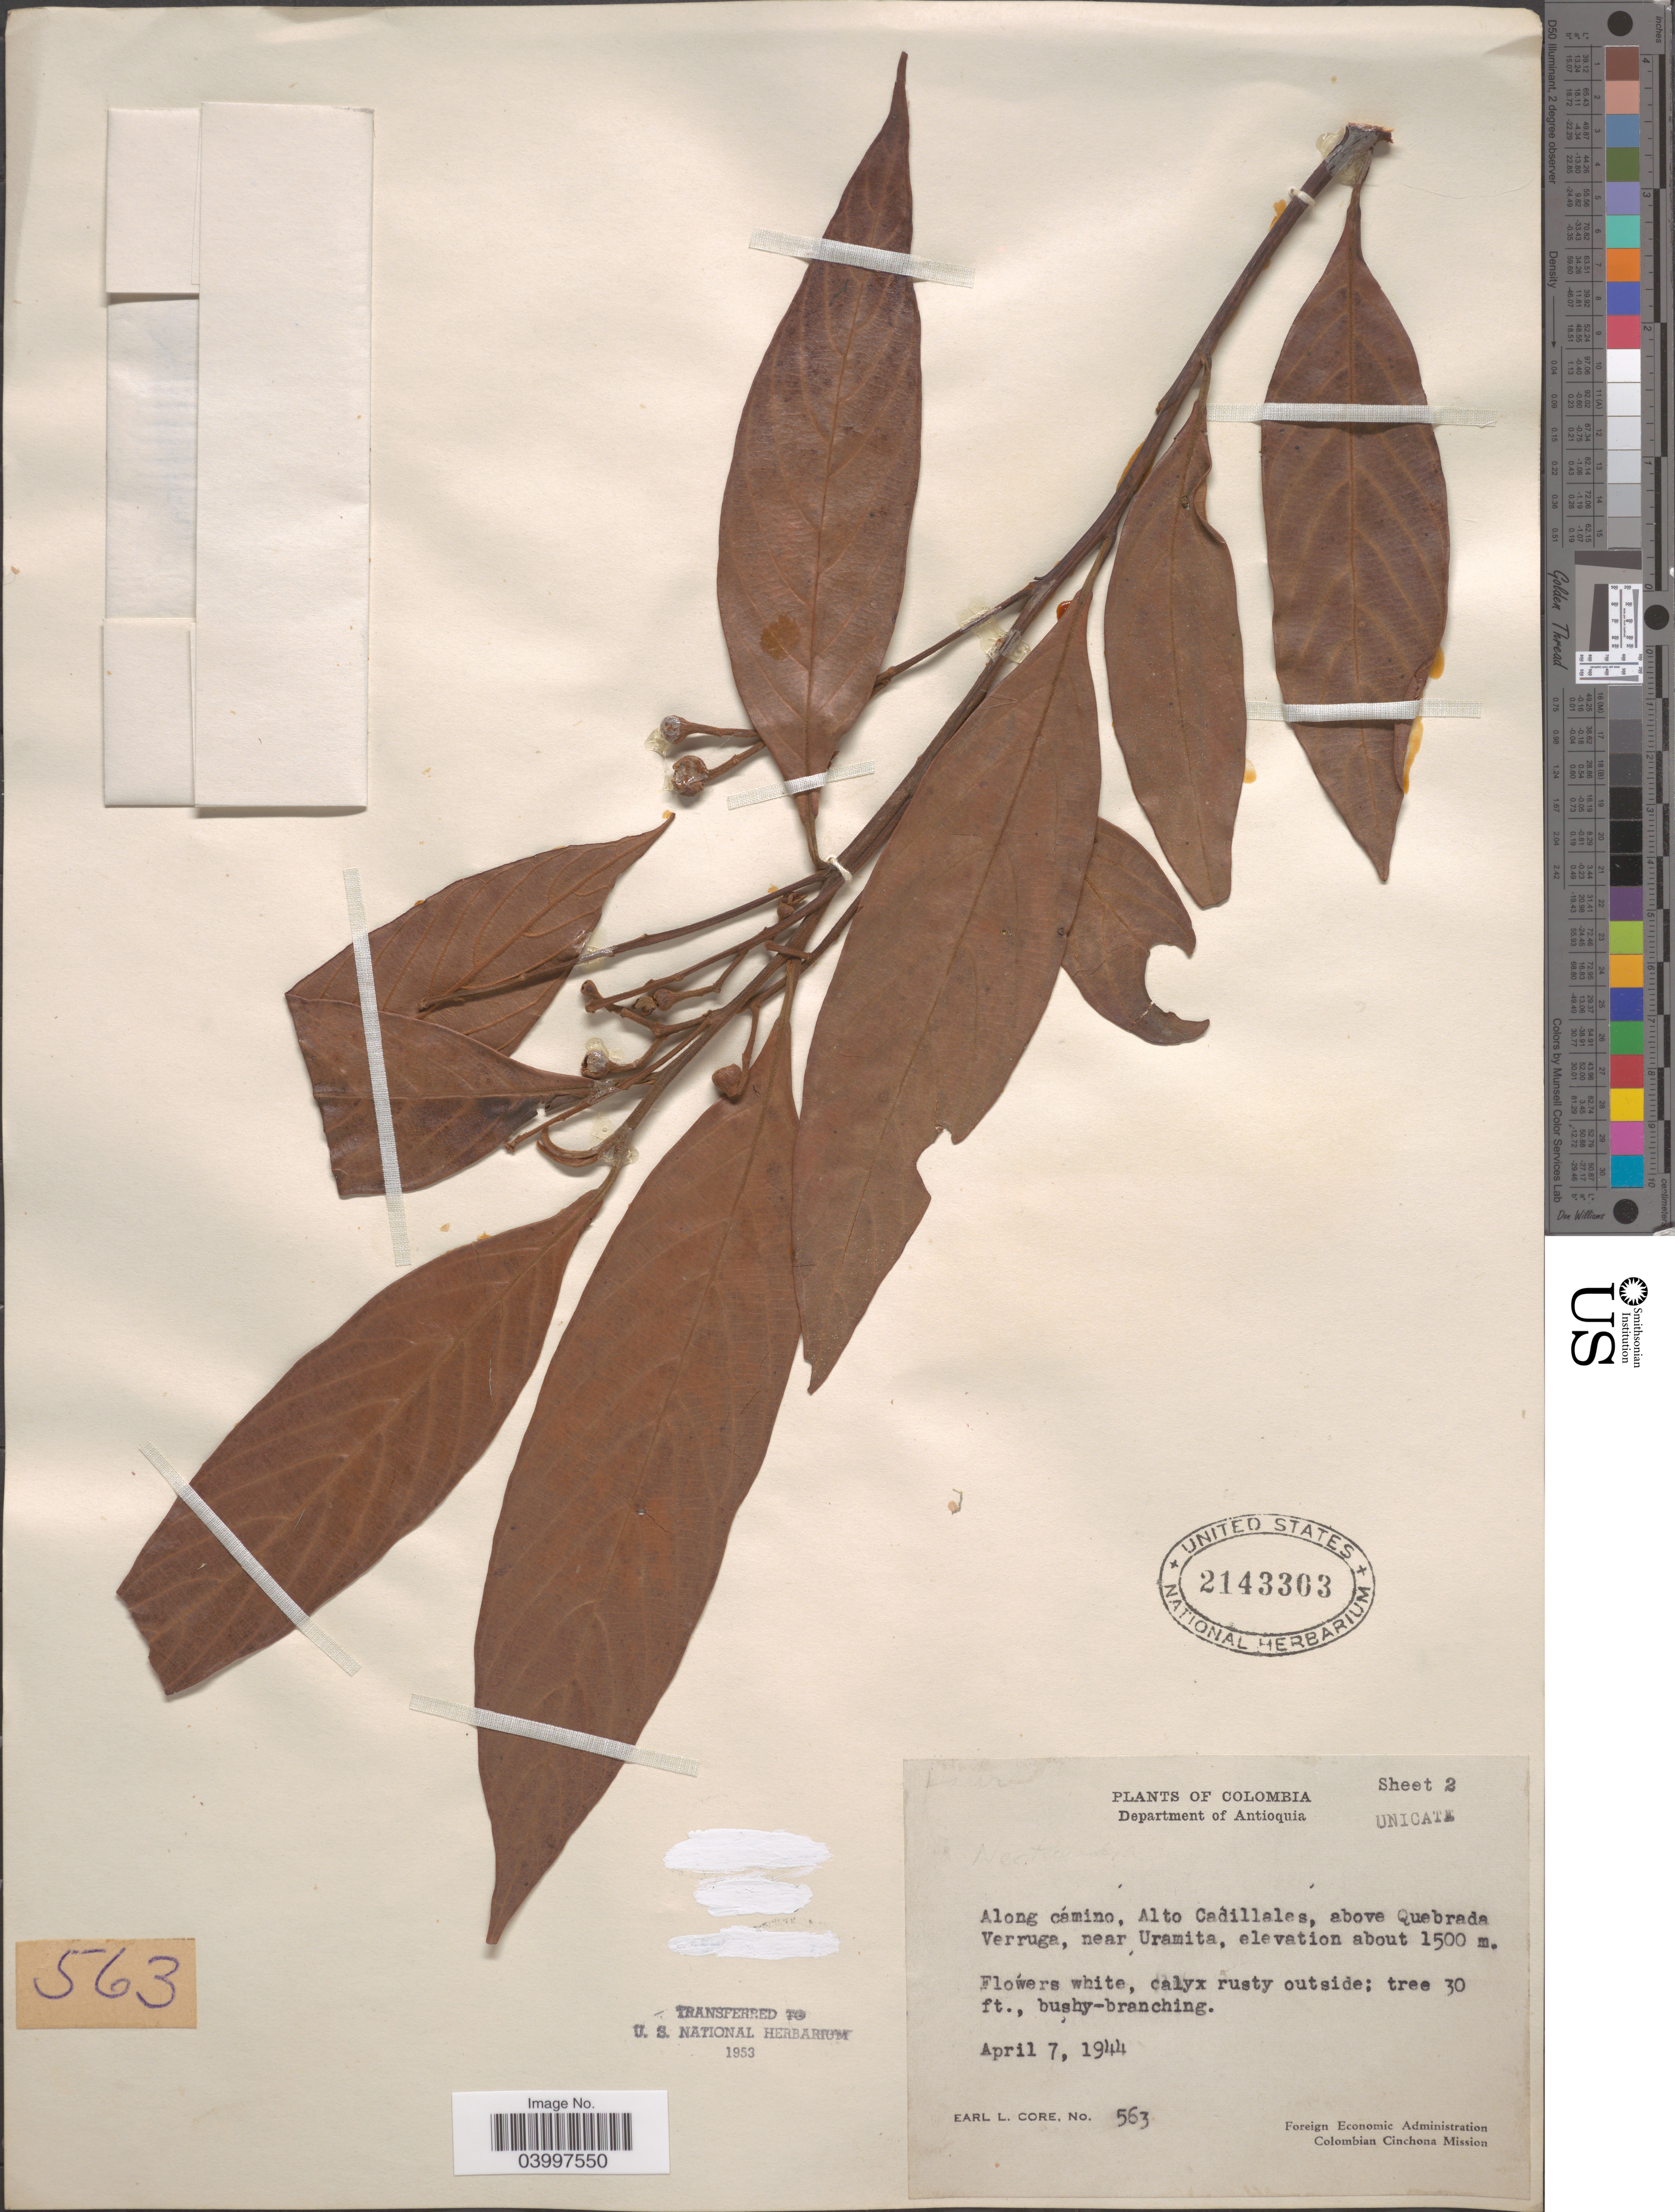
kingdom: Plantae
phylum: Tracheophyta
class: Magnoliopsida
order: Laurales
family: Lauraceae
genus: Nectandra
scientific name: Nectandra acutifolia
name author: (Ruiz & Pav.) Mez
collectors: E. L. Core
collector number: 563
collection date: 1944-04-07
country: Colombia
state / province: Antioquia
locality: Department of Antioquia. Along camino, Alto Cadellales, above Quebrada Verruga, near Uramita.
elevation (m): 1500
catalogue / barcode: US 2143303